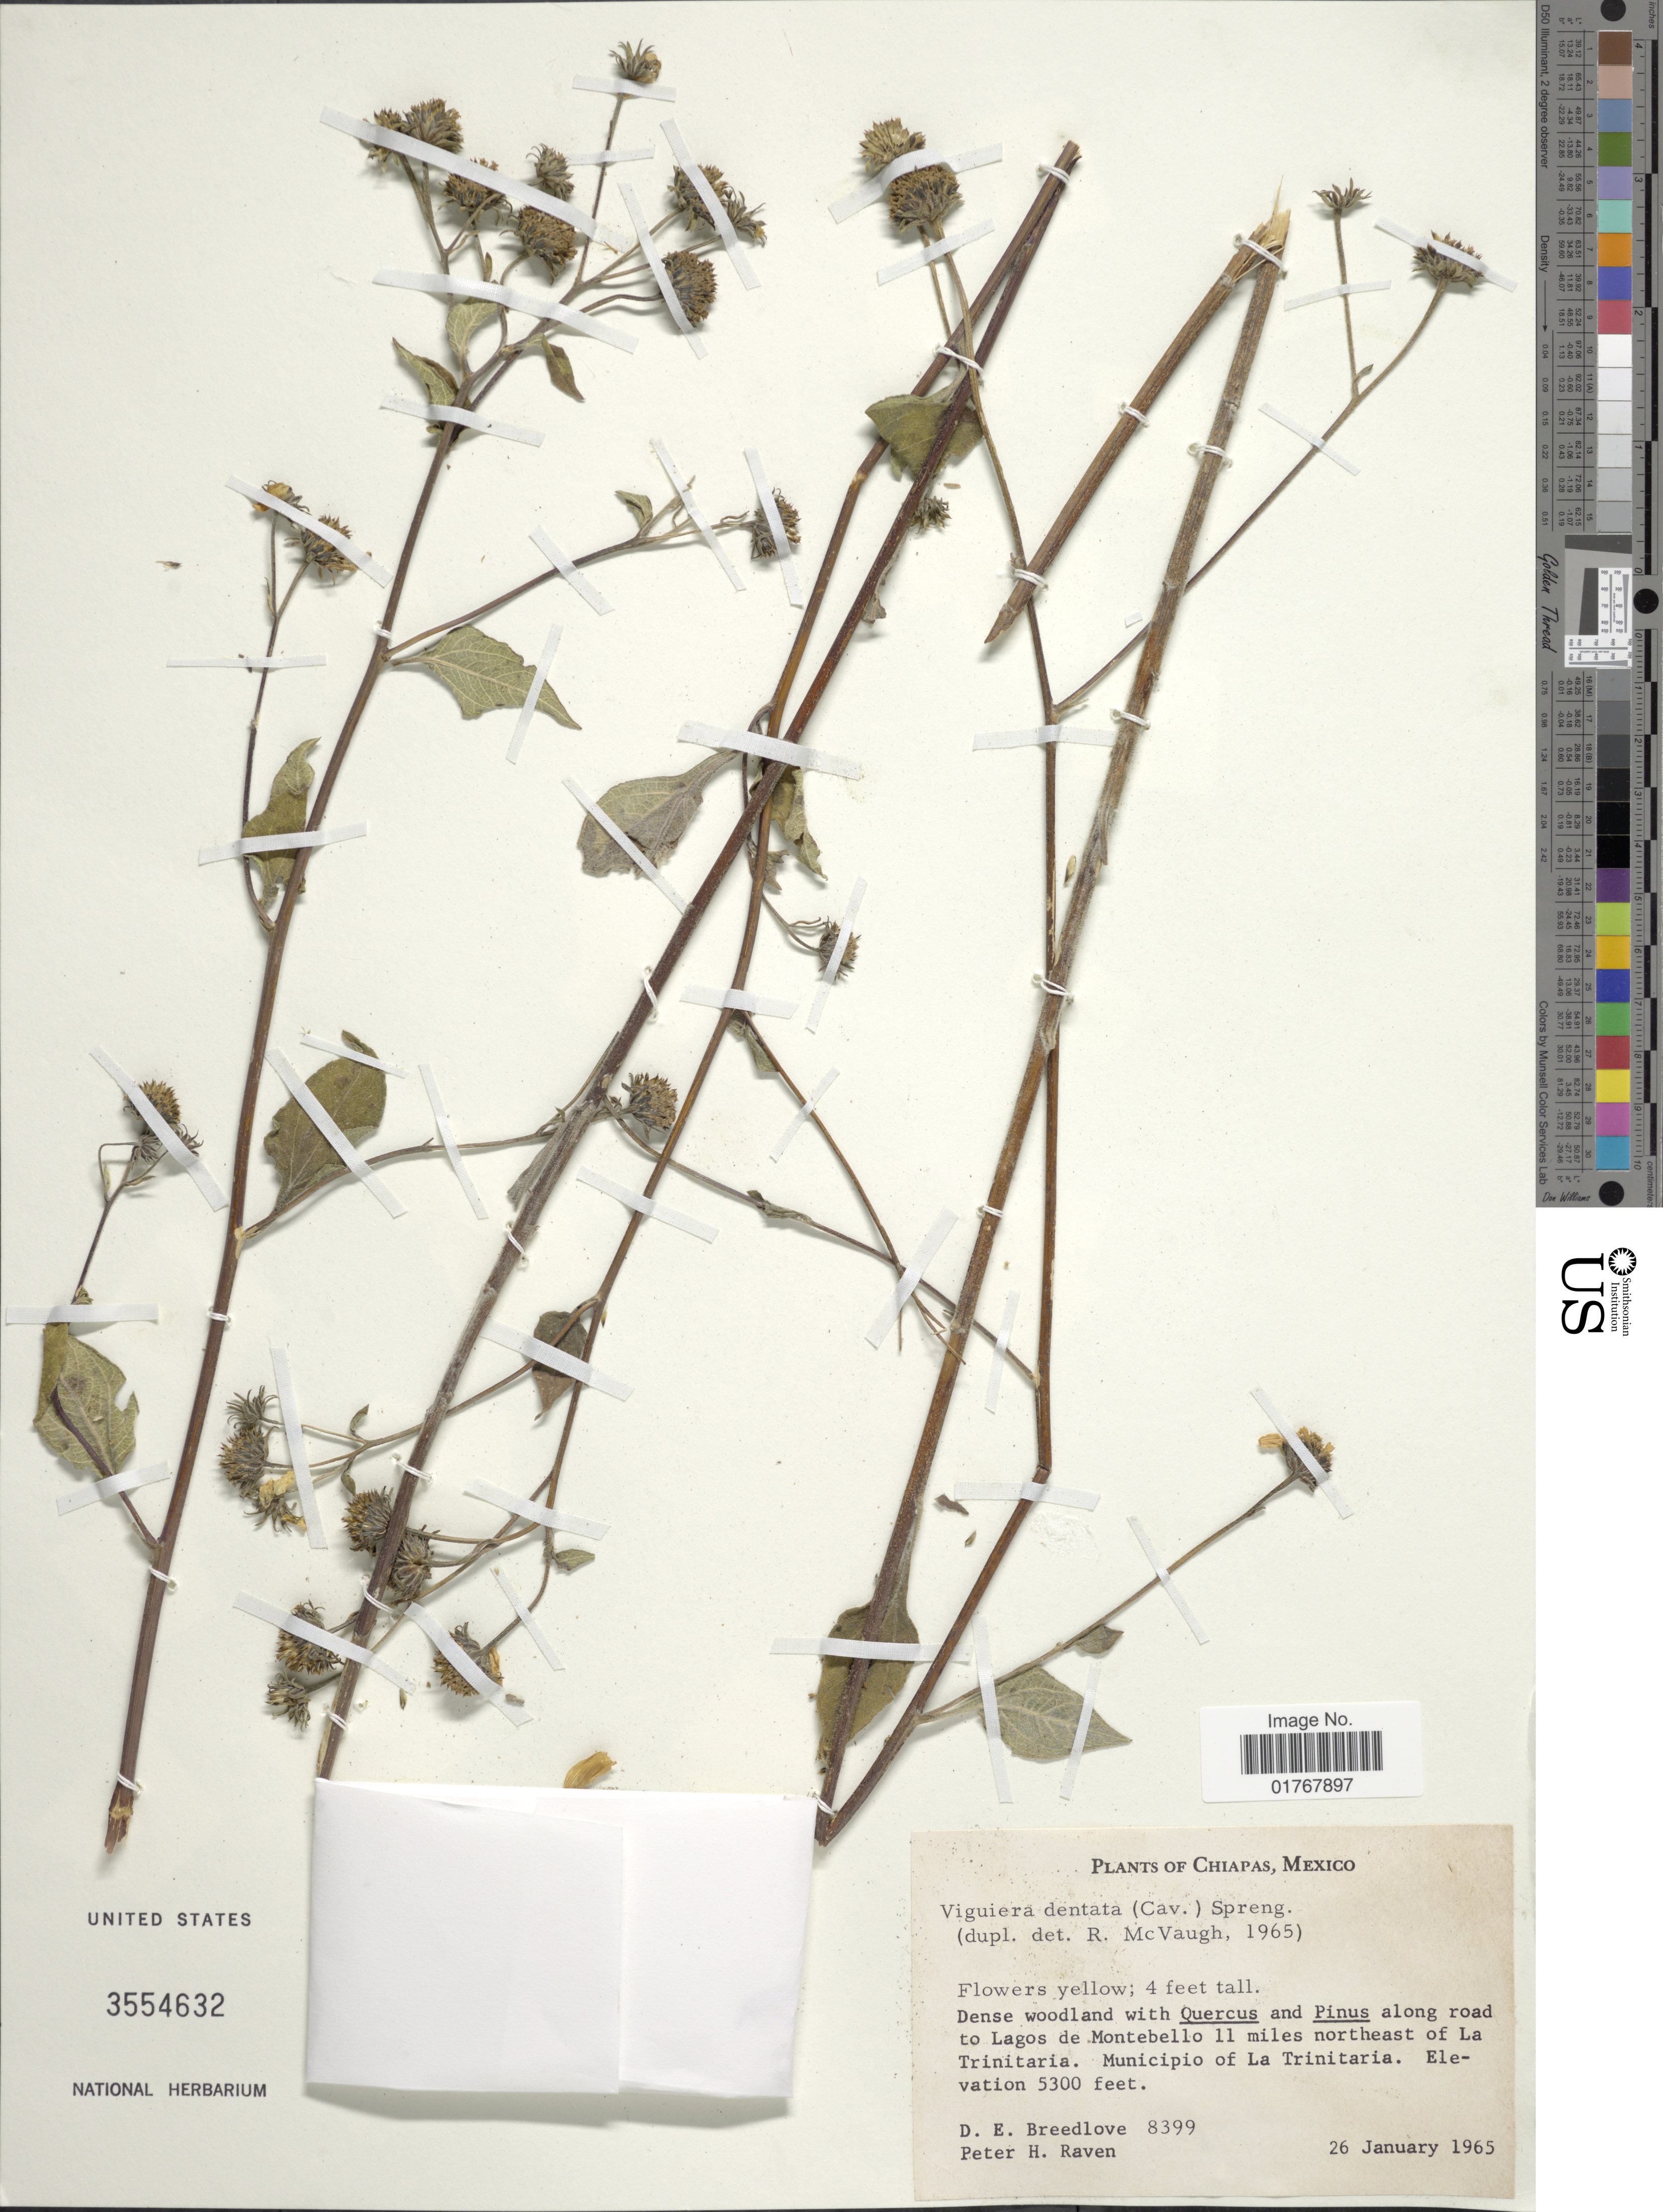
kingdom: Plantae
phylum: Tracheophyta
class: Magnoliopsida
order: Asterales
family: Asteraceae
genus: Viguiera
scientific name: Viguiera dentata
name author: (Cav.) Spreng.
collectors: D. E. Breedlove & P. Raven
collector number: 8399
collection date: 1965-01-26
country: Mexico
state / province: Chiapas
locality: Along road to Lagos de Montebello 11 miles northeast of La Trinitaria. Municipio of La Trinitaria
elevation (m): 1615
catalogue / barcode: US 3554632